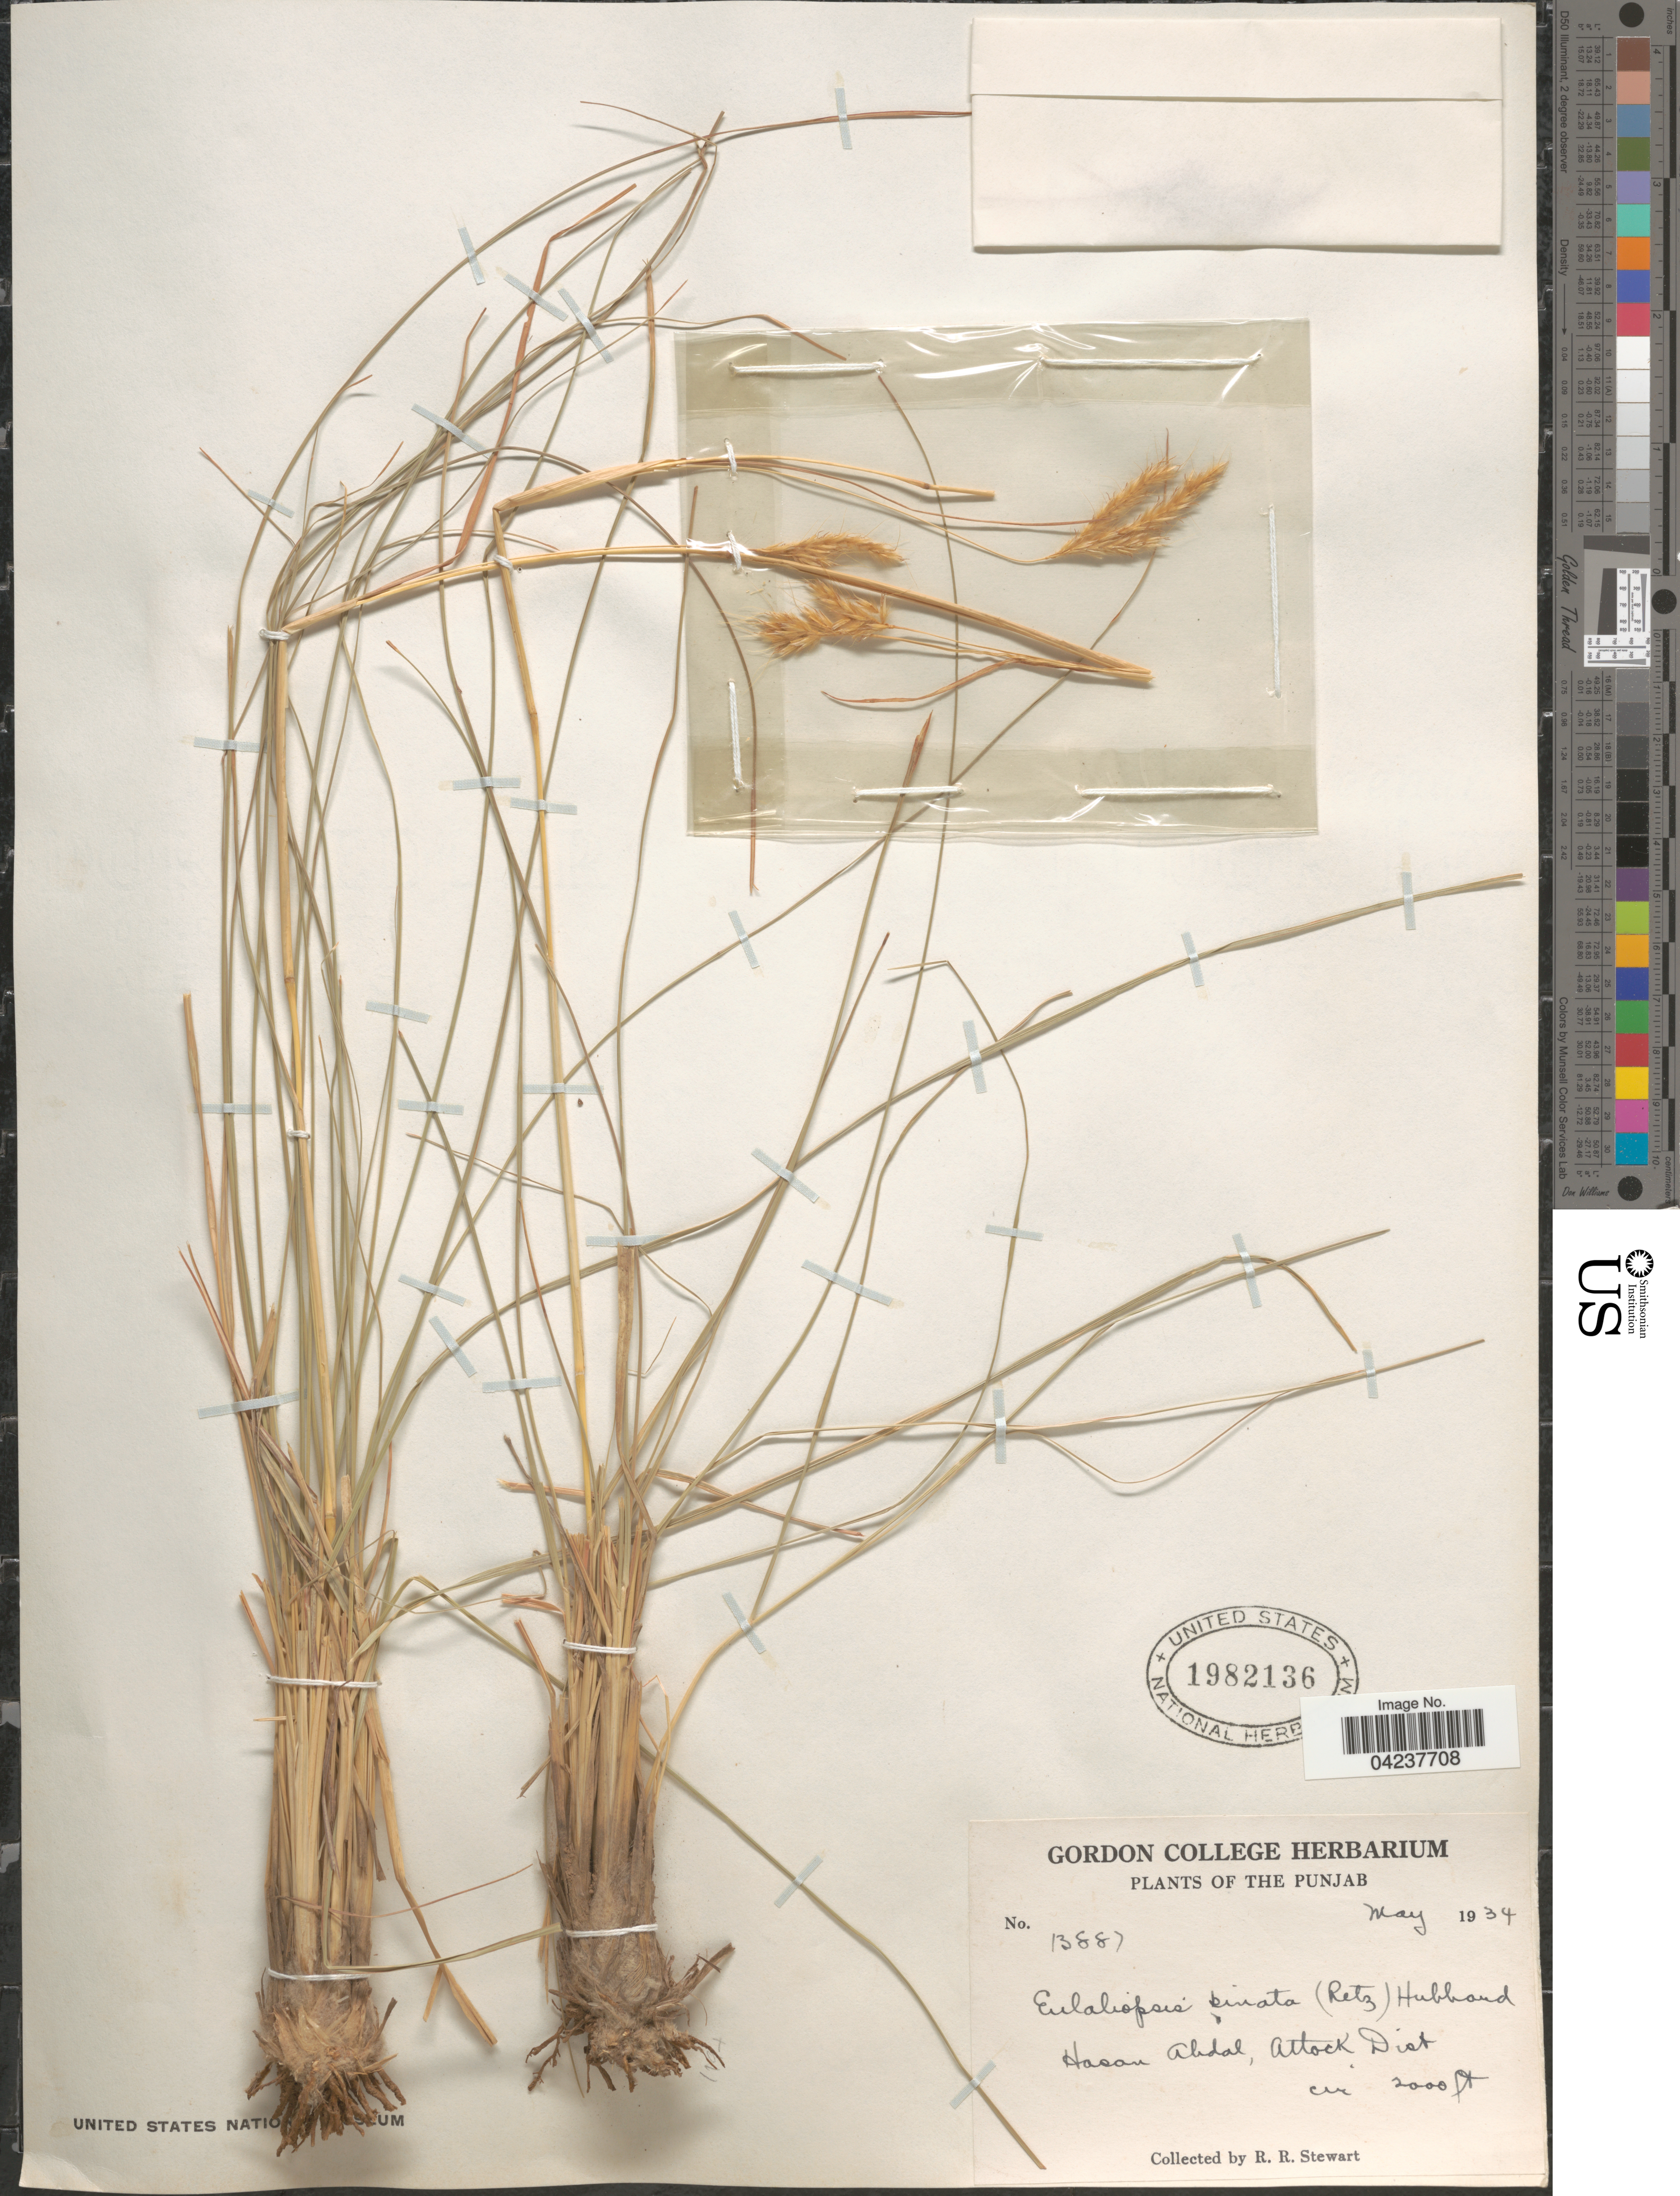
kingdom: Plantae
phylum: Tracheophyta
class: Liliopsida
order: Poales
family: Poaceae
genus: Eulaliopsis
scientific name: Eulaliopsis binata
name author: (Retz.) C. E. Hubb.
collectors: R. Stewart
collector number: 13887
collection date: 1934-05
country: Pakistan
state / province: Punjab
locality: Hasan Abdal, Attock Dist.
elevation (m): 610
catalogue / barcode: US 1982136